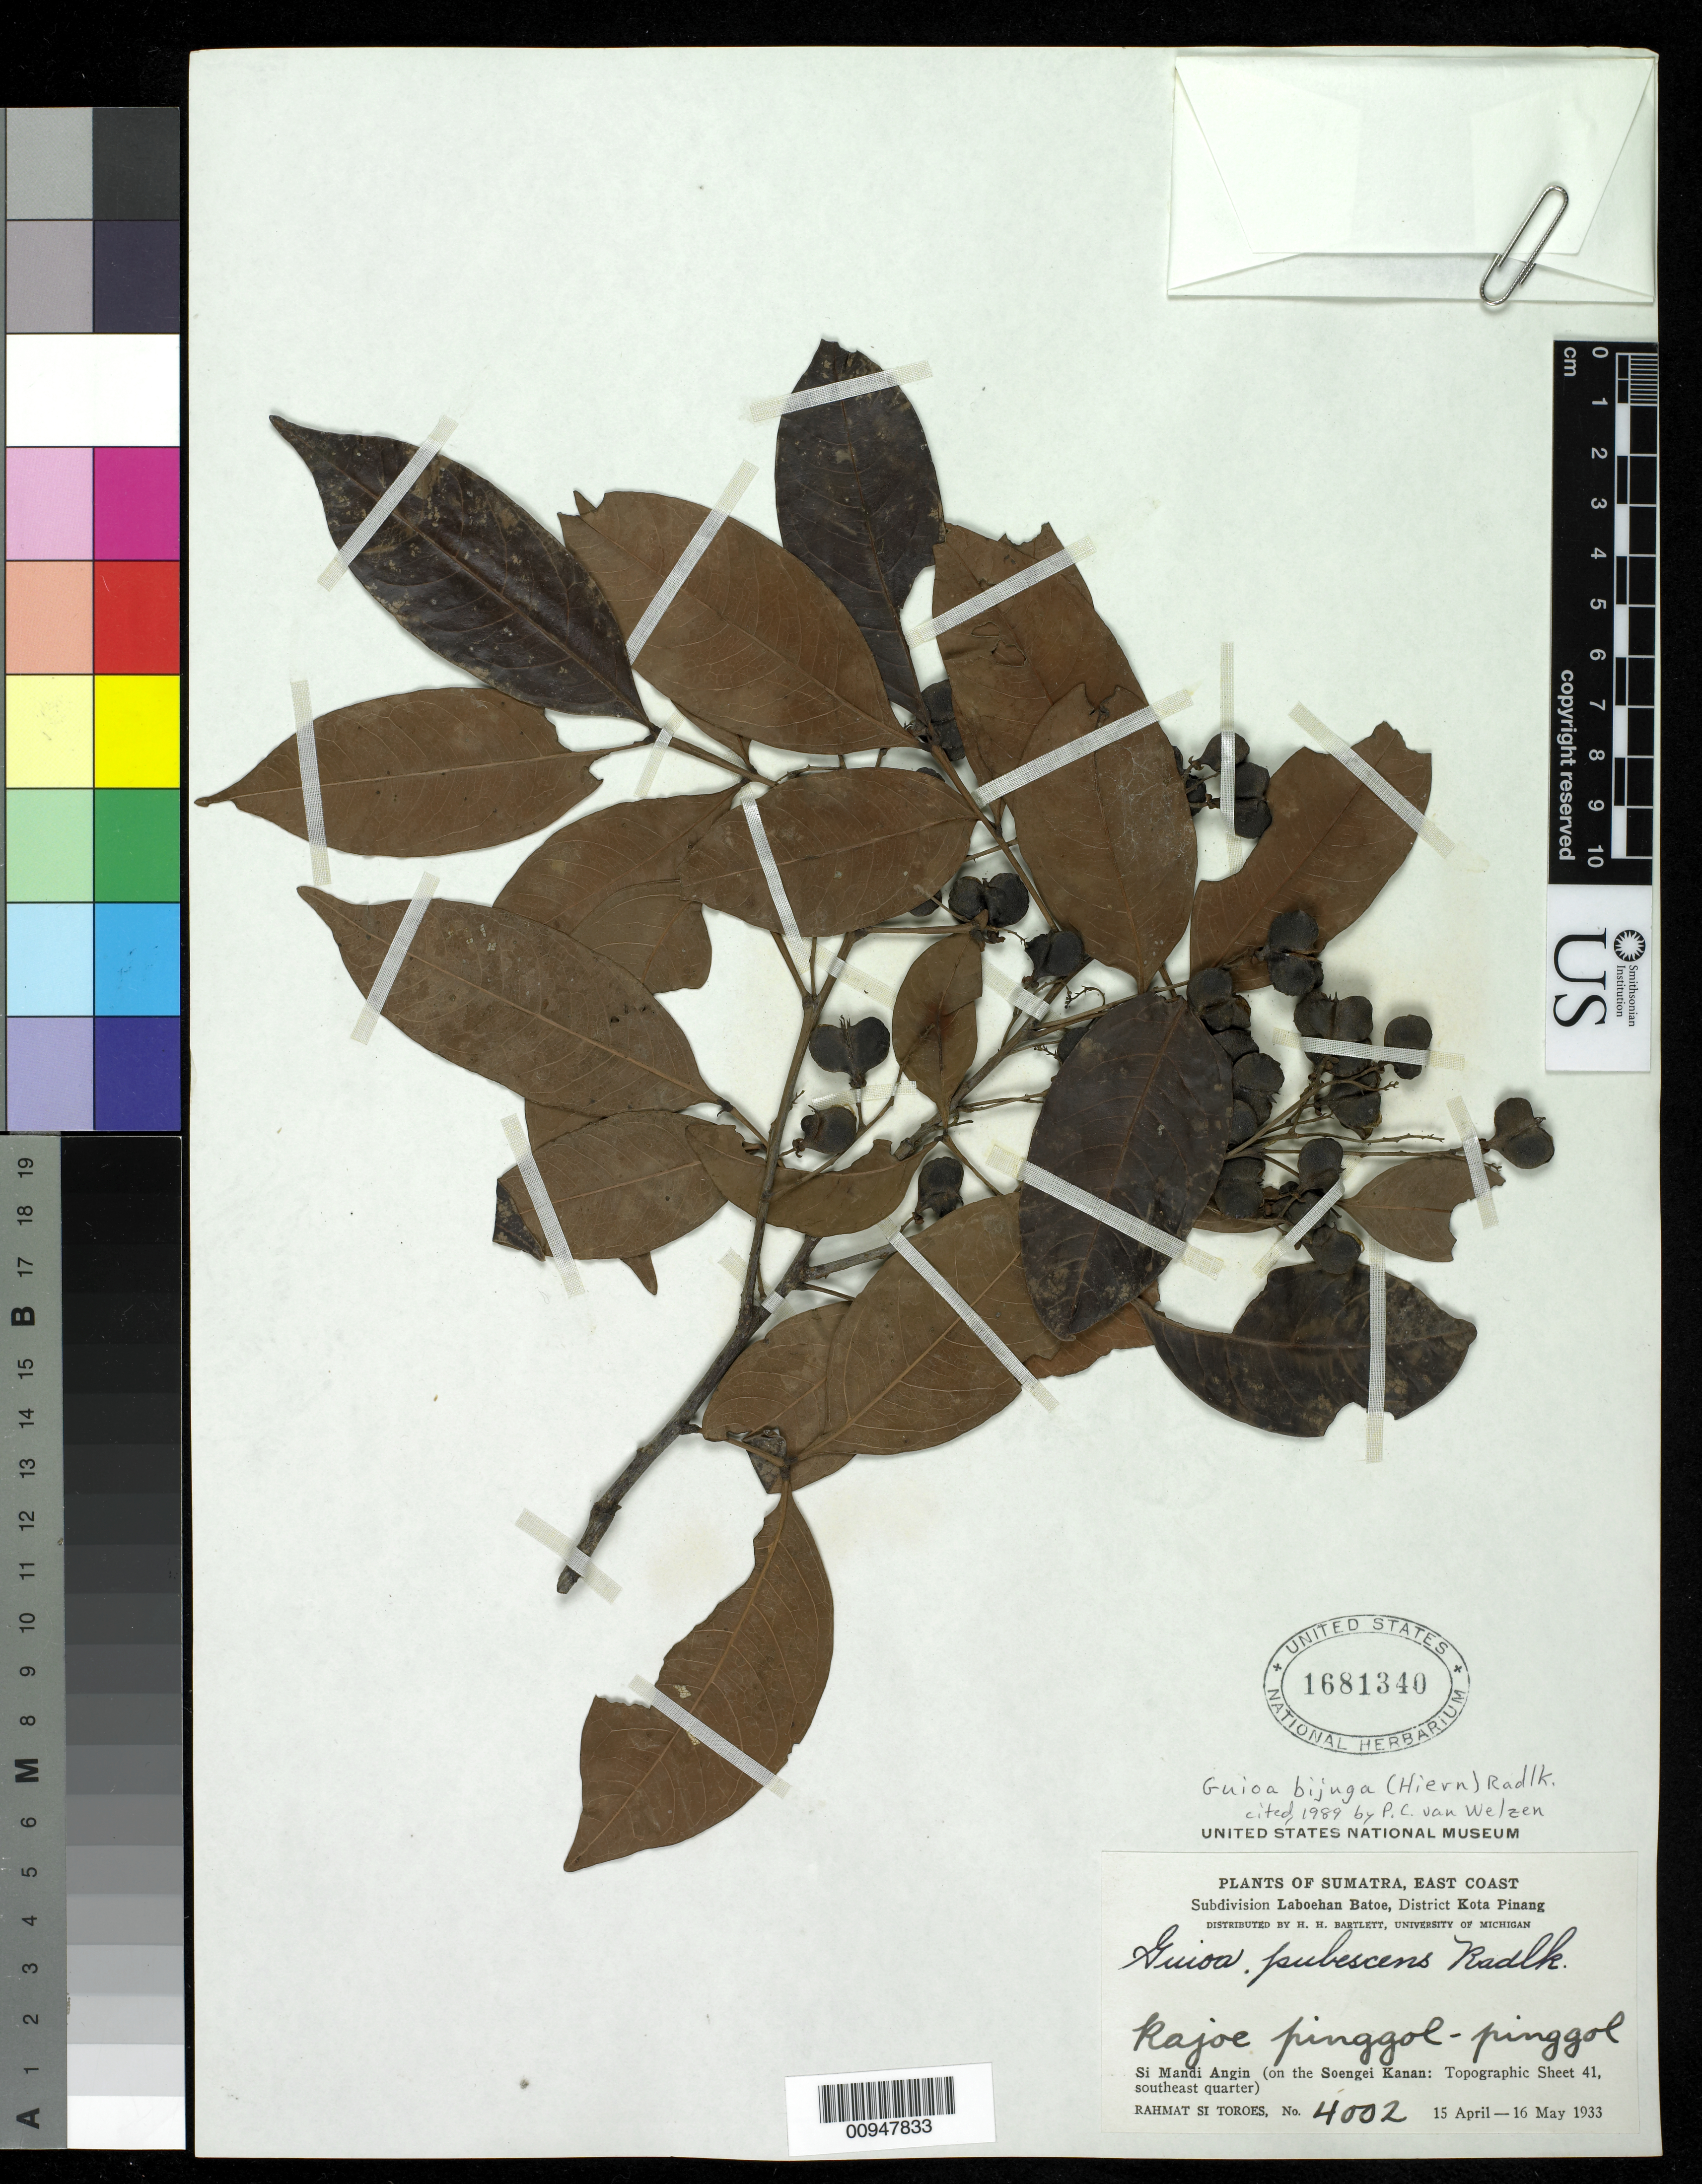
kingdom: Plantae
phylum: Tracheophyta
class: Magnoliopsida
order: Sapindales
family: Sapindaceae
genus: Guioa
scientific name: Guioa bijuga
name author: (Hiern) Radlk.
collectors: Rahmat Si Boeea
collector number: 4002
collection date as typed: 16 Mar 1933 to 15 Apr 1933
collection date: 1933-03-16/1933-04-15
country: Indonesia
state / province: Sumatra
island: Sumatra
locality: Si Mandi Angin (on the Soengei Kanan, East Coast of Sumatra, Subdivision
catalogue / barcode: US 1681340